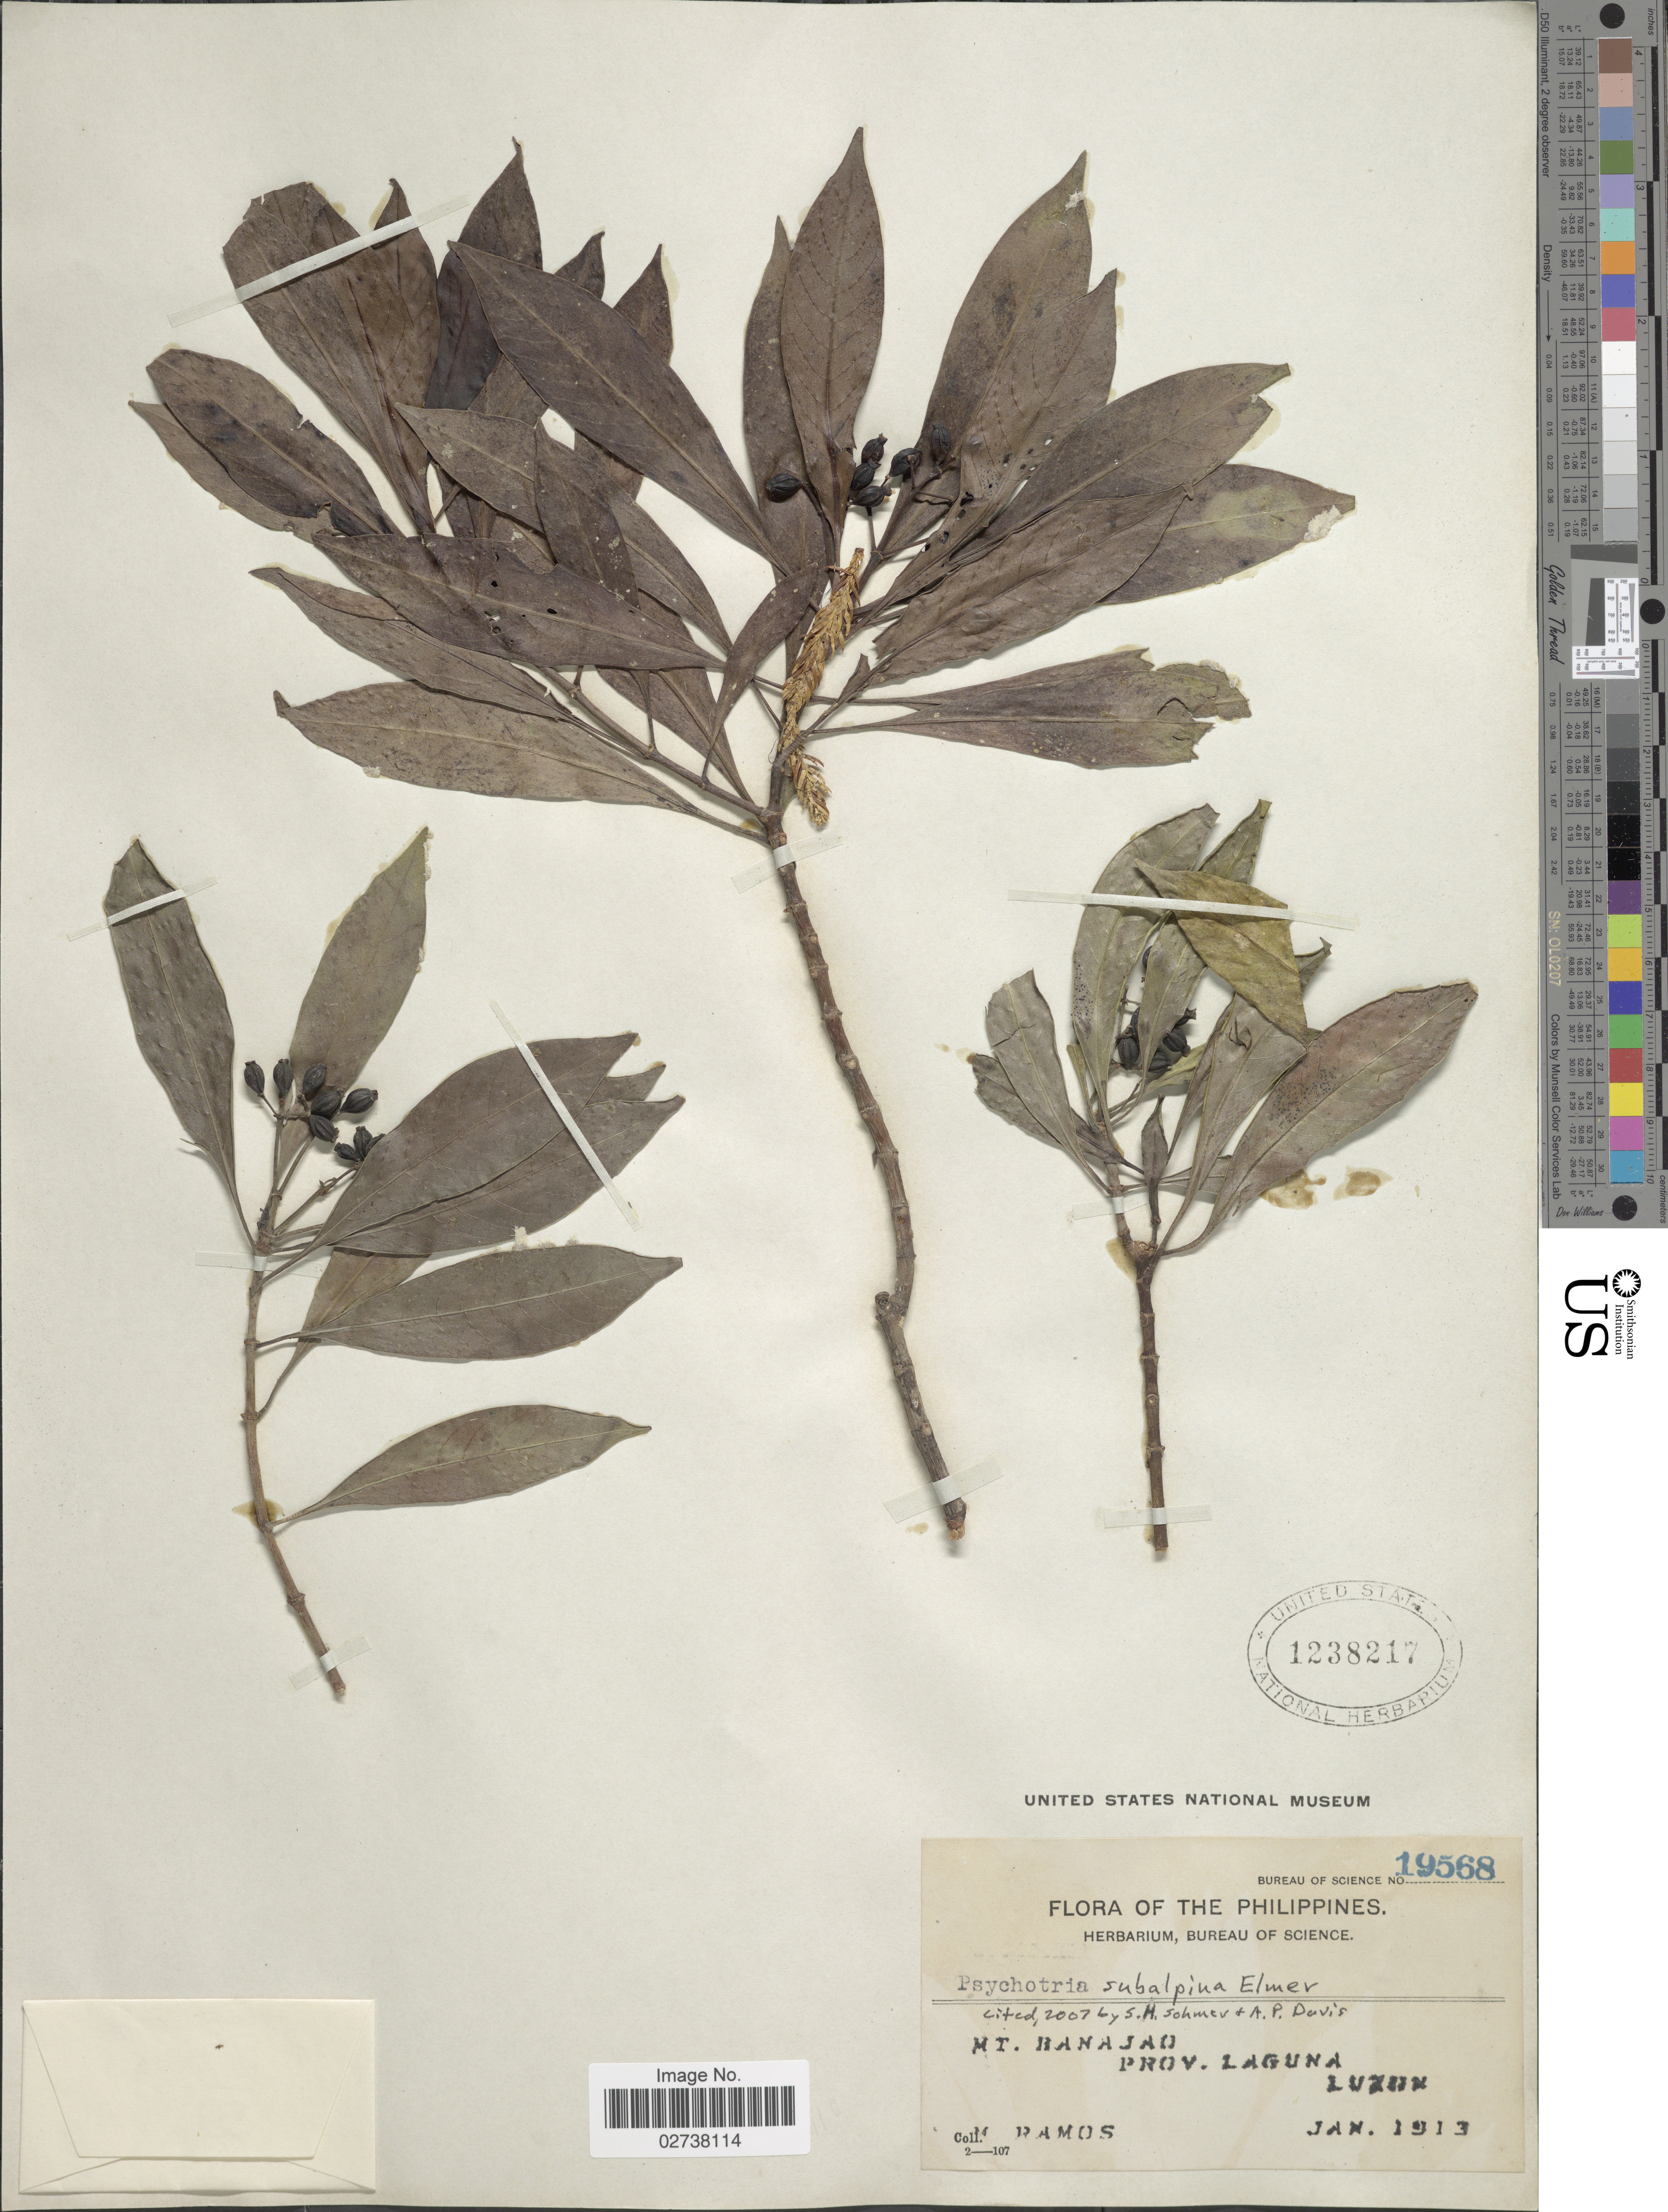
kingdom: Plantae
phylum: Tracheophyta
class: Magnoliopsida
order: Gentianales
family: Rubiaceae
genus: Psychotria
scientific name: Psychotria subalpina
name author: Elmer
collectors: M. Ramos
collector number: Bureau of Science 19568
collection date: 1913-01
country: Philippines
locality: Mt. Banajao, Prov. Laguna, Luzon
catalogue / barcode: US 1238217